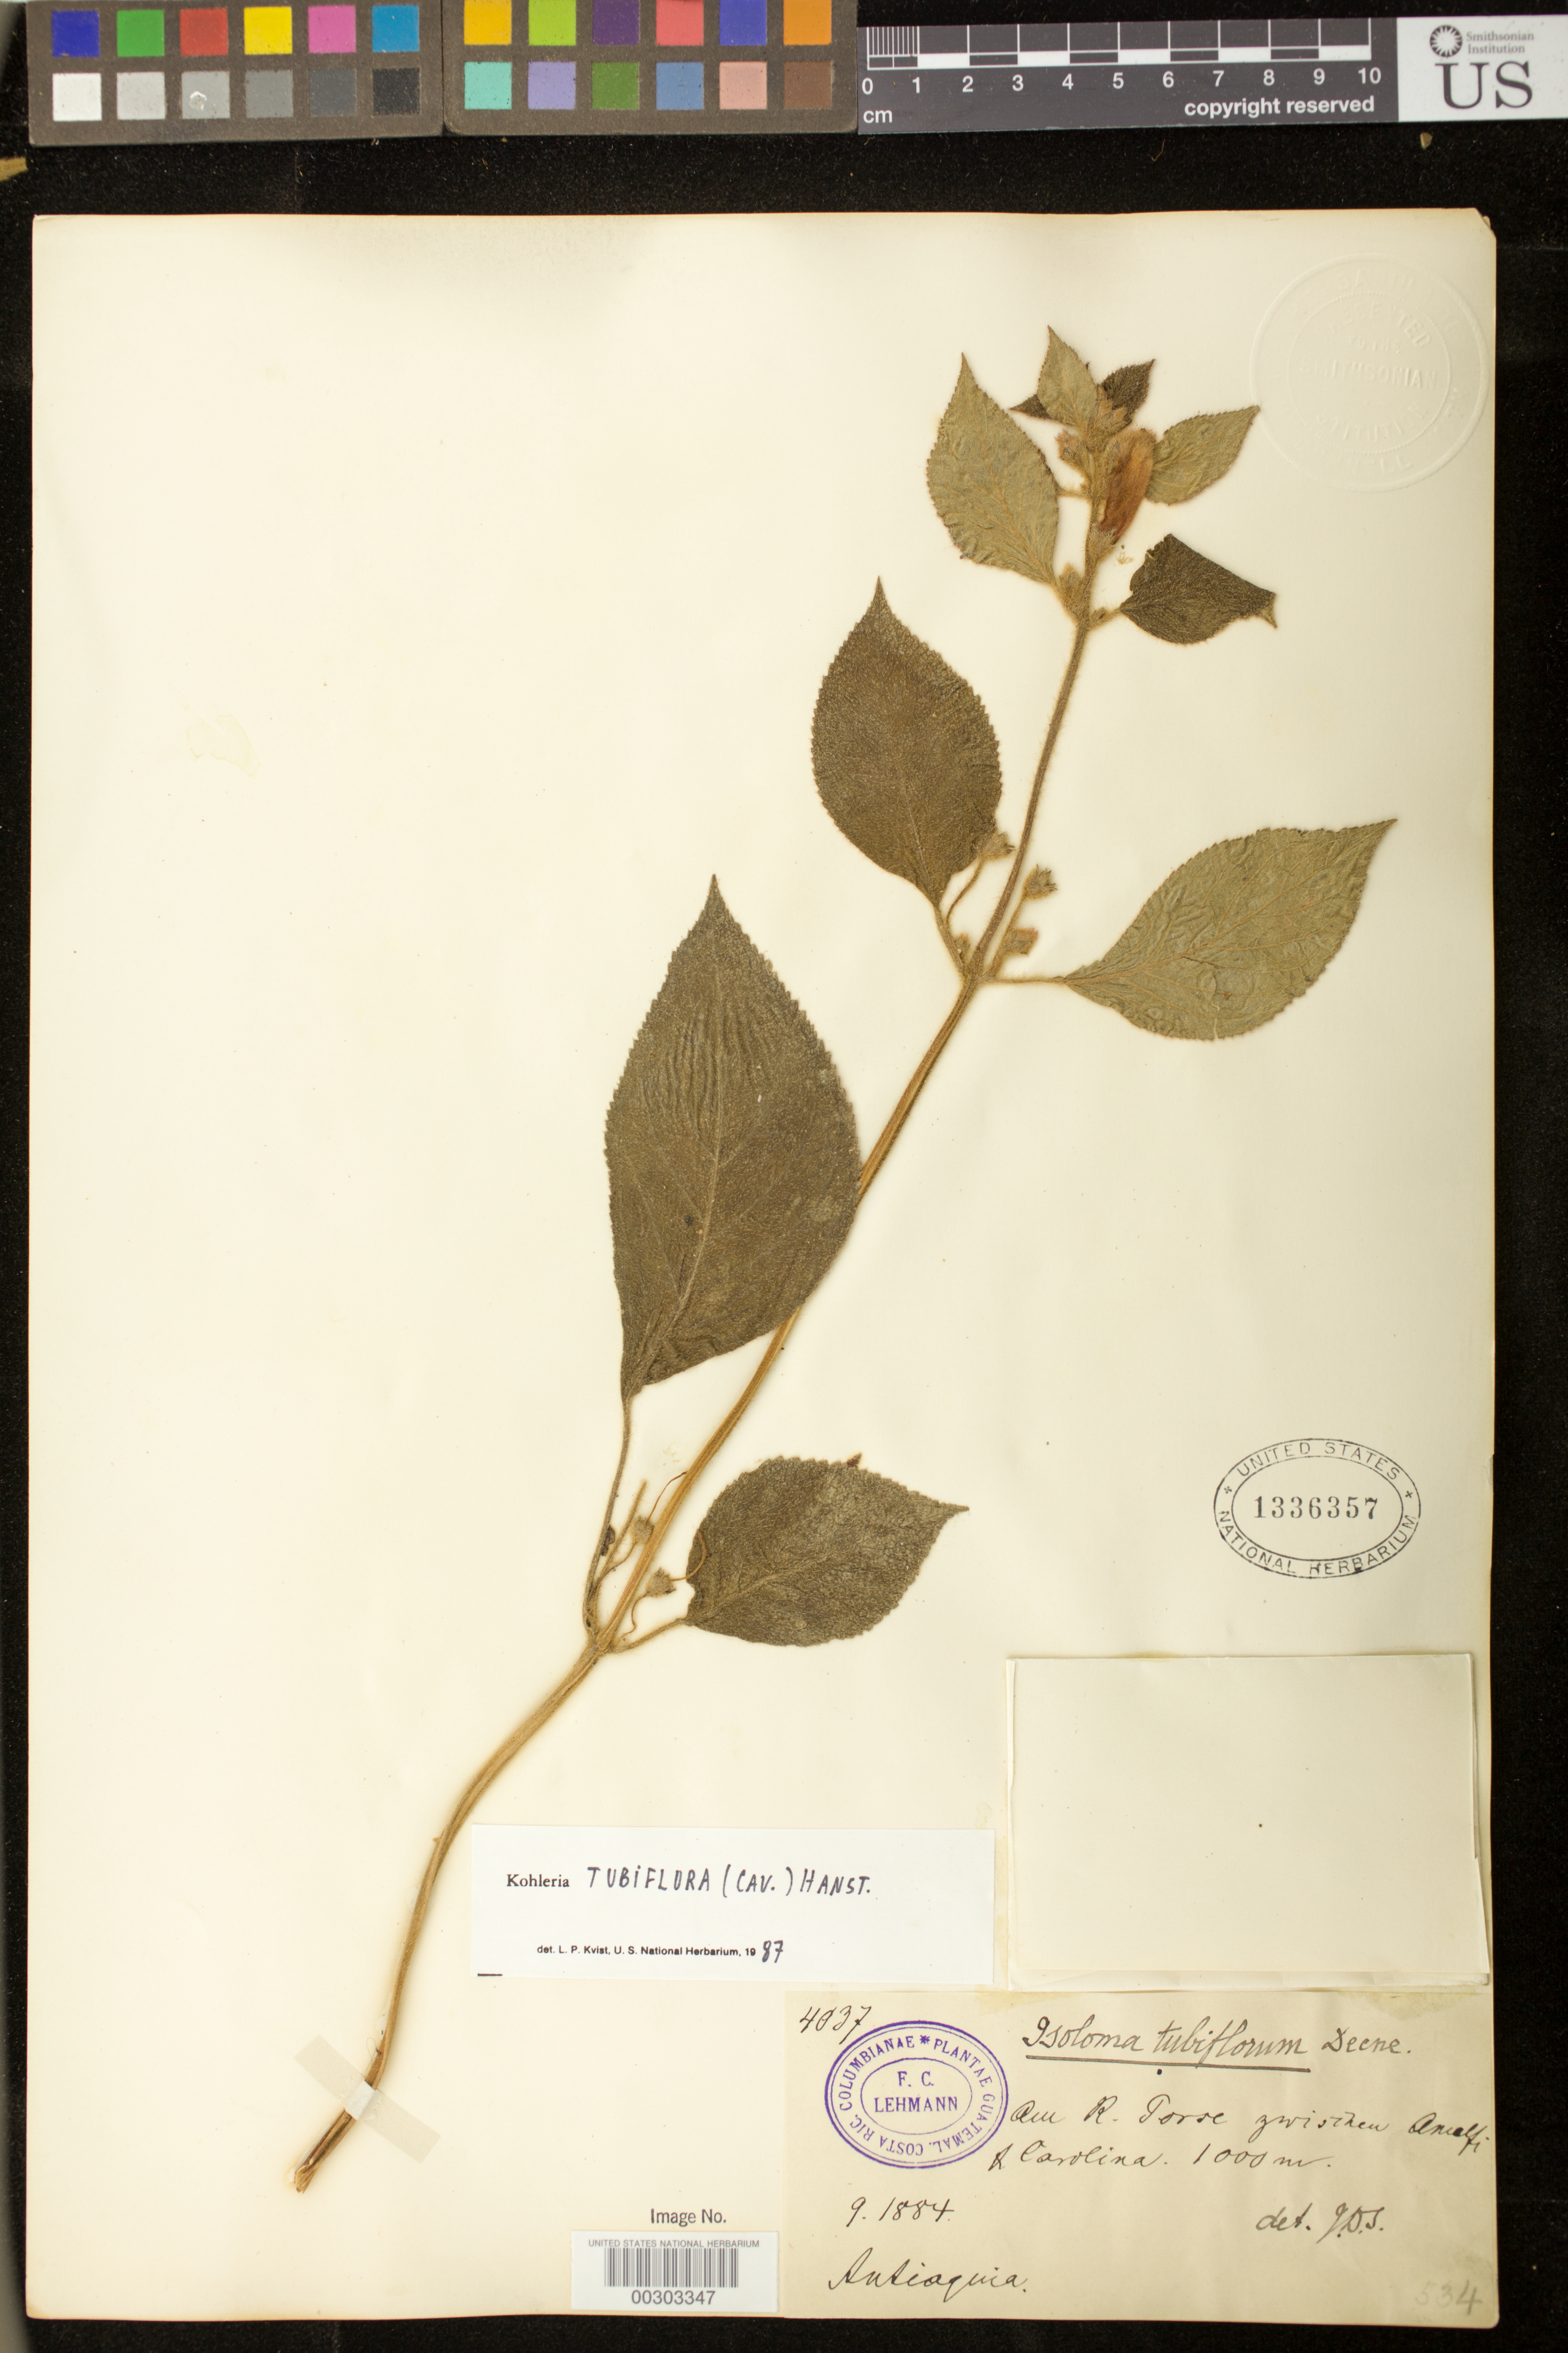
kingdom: Plantae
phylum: Tracheophyta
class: Magnoliopsida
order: Lamiales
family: Gesneriaceae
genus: Kohleria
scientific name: Kohleria tubiflora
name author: (Cav.) Hanst.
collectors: F. C. Lehmann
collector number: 4037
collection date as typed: Sep 1884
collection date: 1884-09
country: Colombia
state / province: Antioquia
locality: ... R. Torre between Anialfi and Carolina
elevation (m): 1000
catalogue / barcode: US 1336357